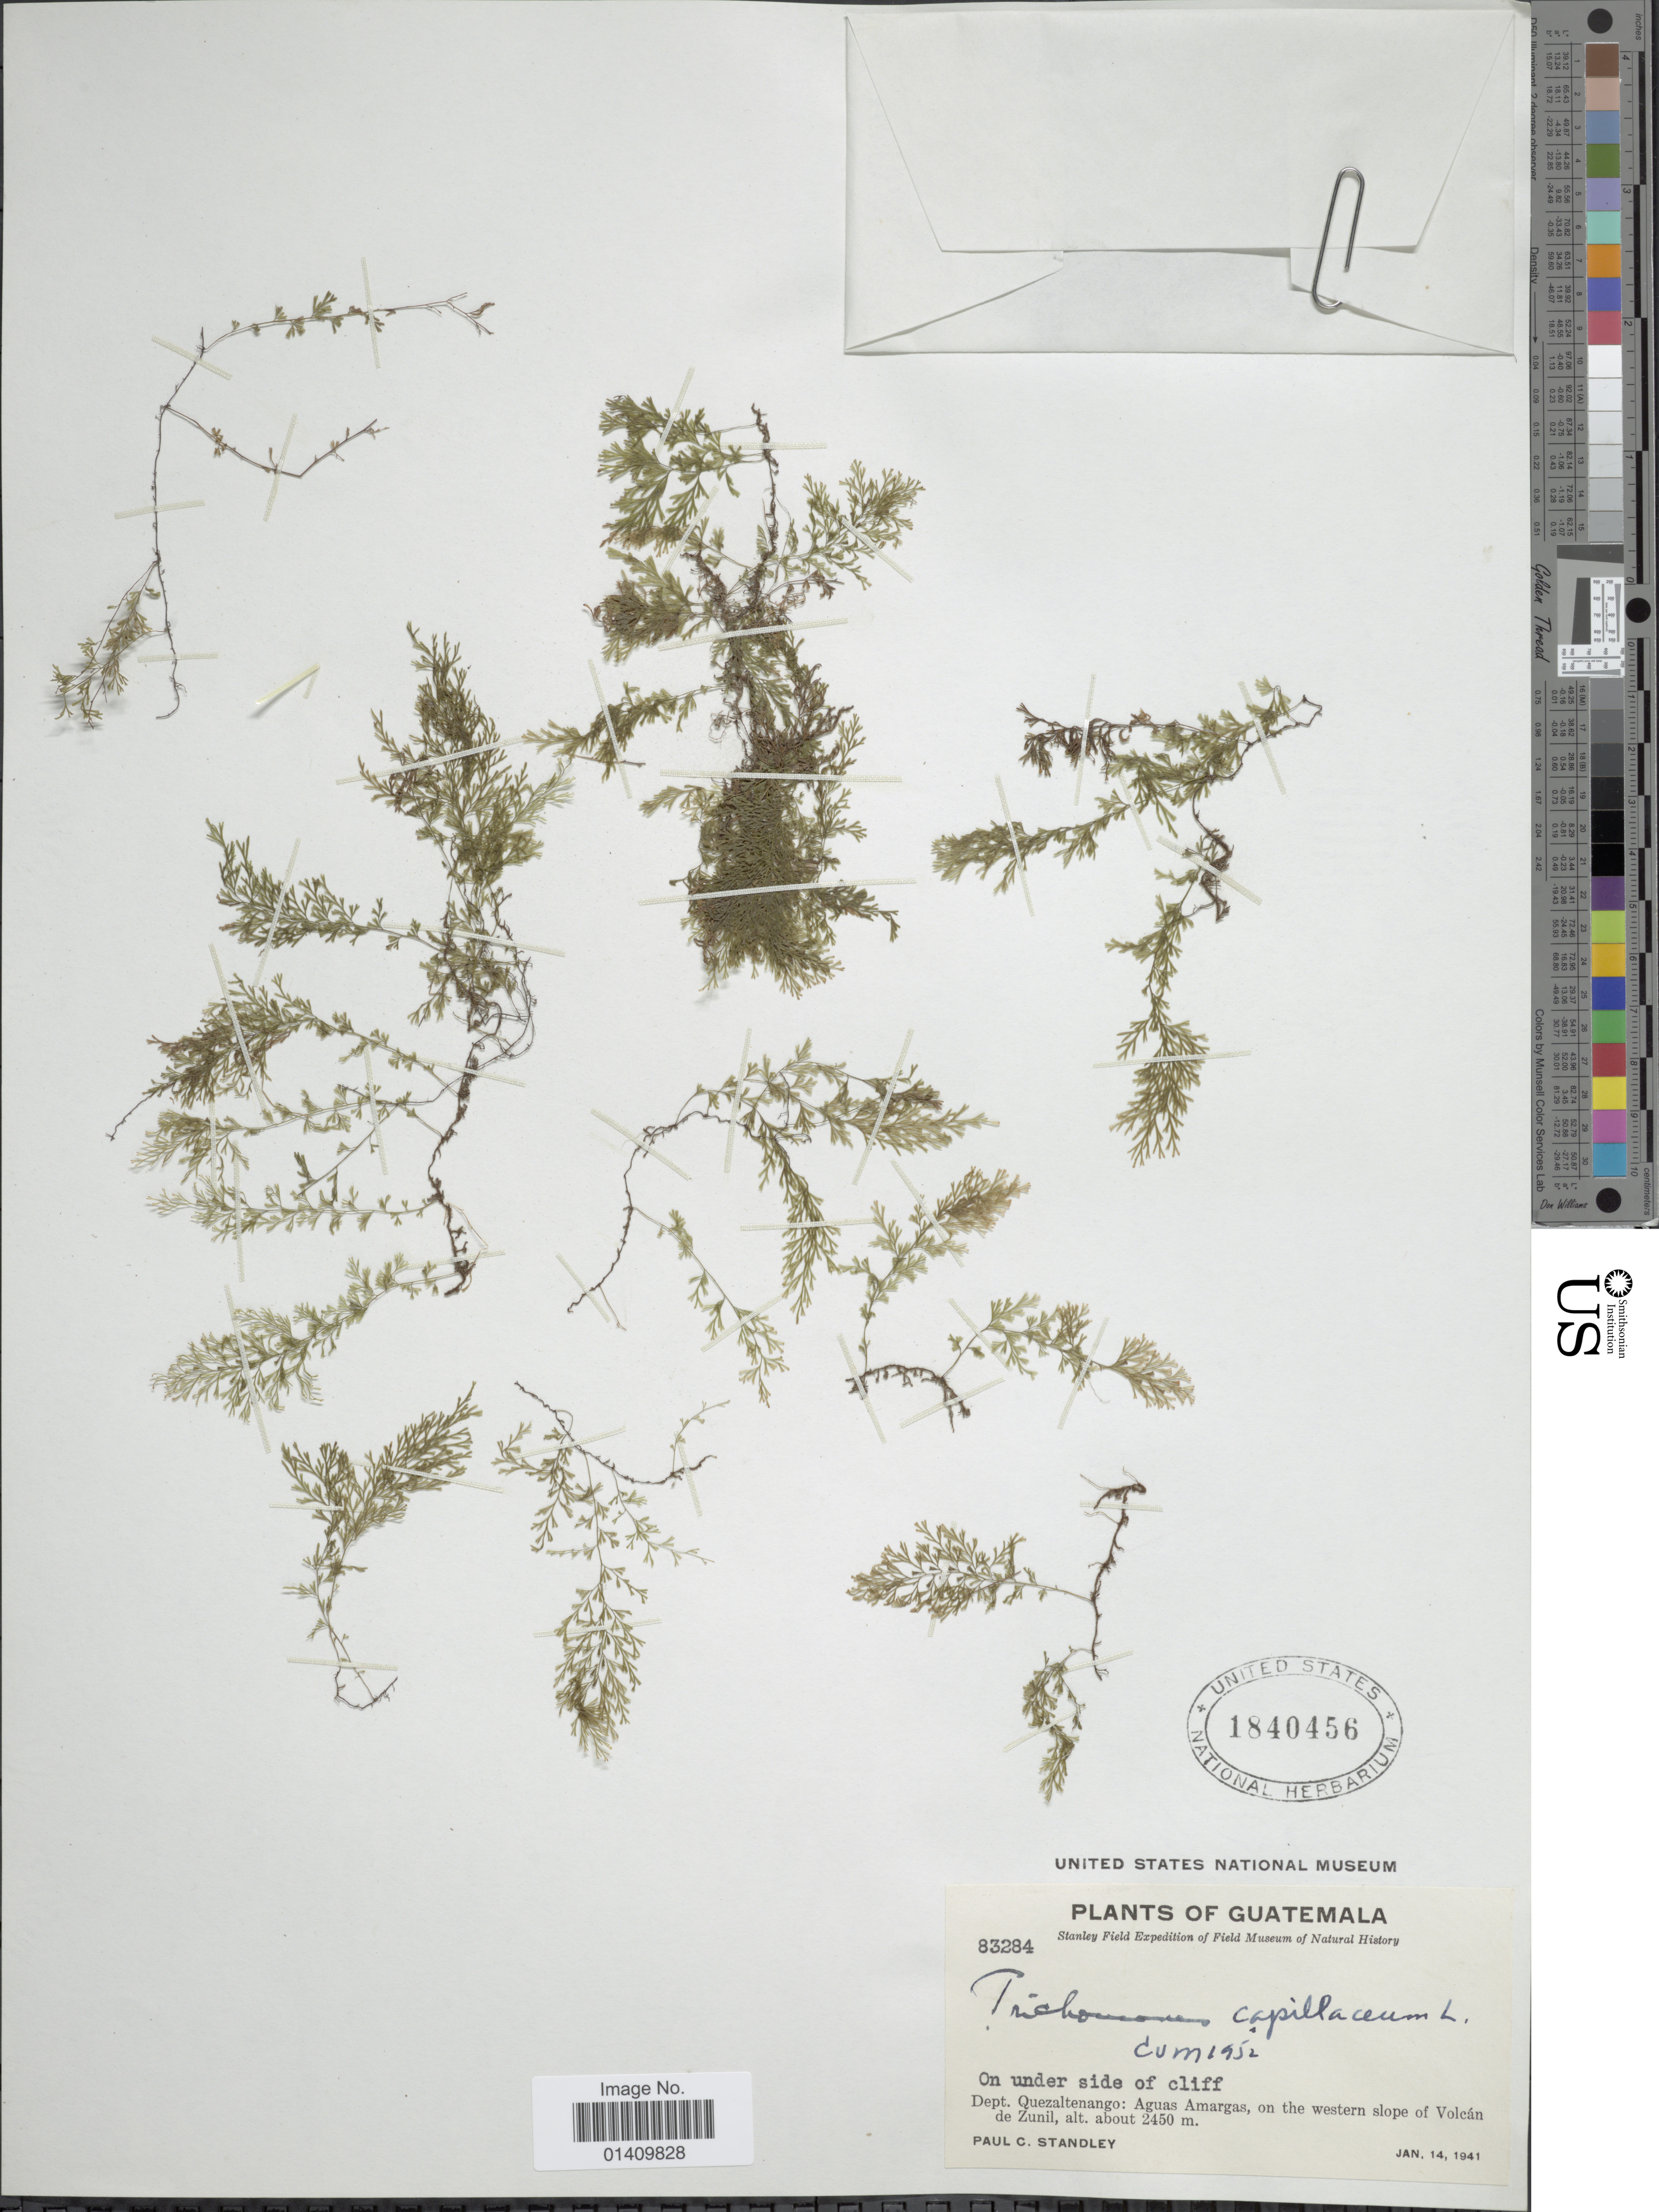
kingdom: Plantae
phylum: Tracheophyta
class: Polypodiopsida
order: Hymenophyllales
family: Hymenophyllaceae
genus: Polyphlebium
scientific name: Polyphlebium angustatum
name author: (Carmich.) Ebihara & Dubuisson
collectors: P. C. Standley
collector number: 83284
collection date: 1941-01-14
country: Guatemala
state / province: Quetzaltenango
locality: Dept. Quezaltenango Aguas Amargas on the western slope of Volcan de Zunil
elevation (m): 2450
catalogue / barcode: US 1840456